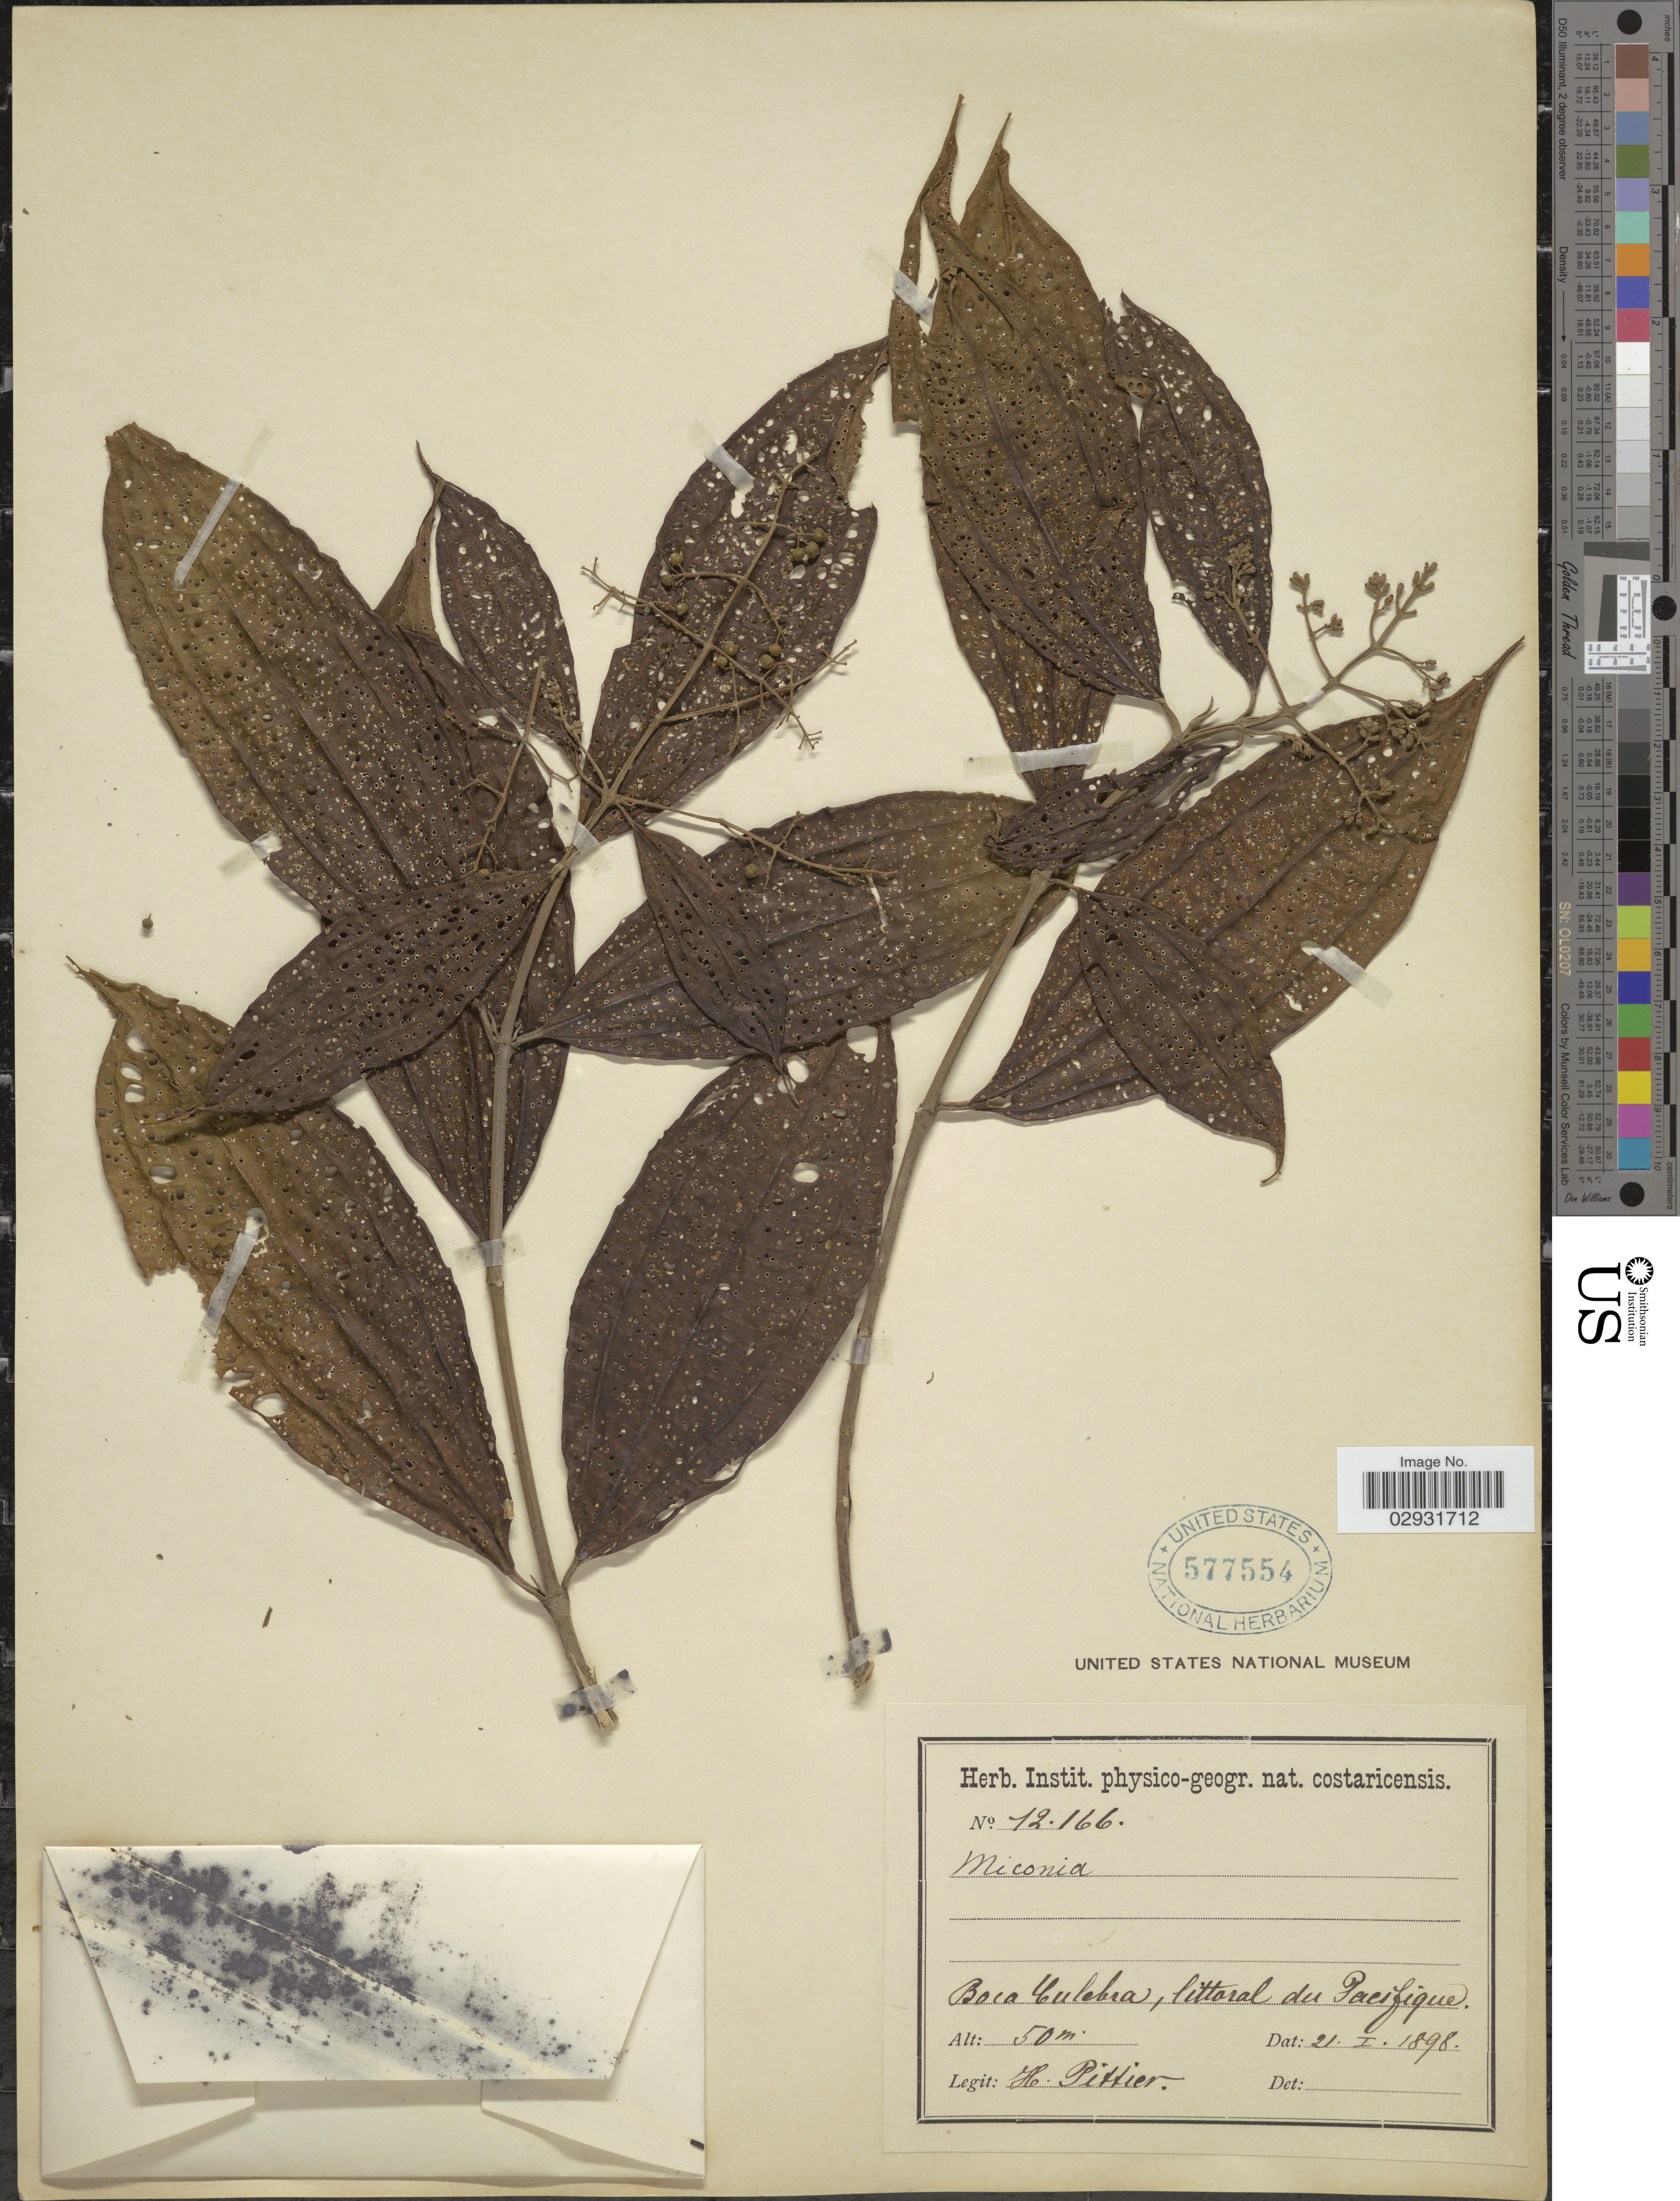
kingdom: Plantae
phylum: Tracheophyta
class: Magnoliopsida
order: Myrtales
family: Melastomataceae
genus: Miconia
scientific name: Miconia affinis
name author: DC.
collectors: H. F. Pittier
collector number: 12166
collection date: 1898-01-21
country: Costa Rica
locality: Boca Culebra, littoral des Pacifique.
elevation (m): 50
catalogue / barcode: US 577554